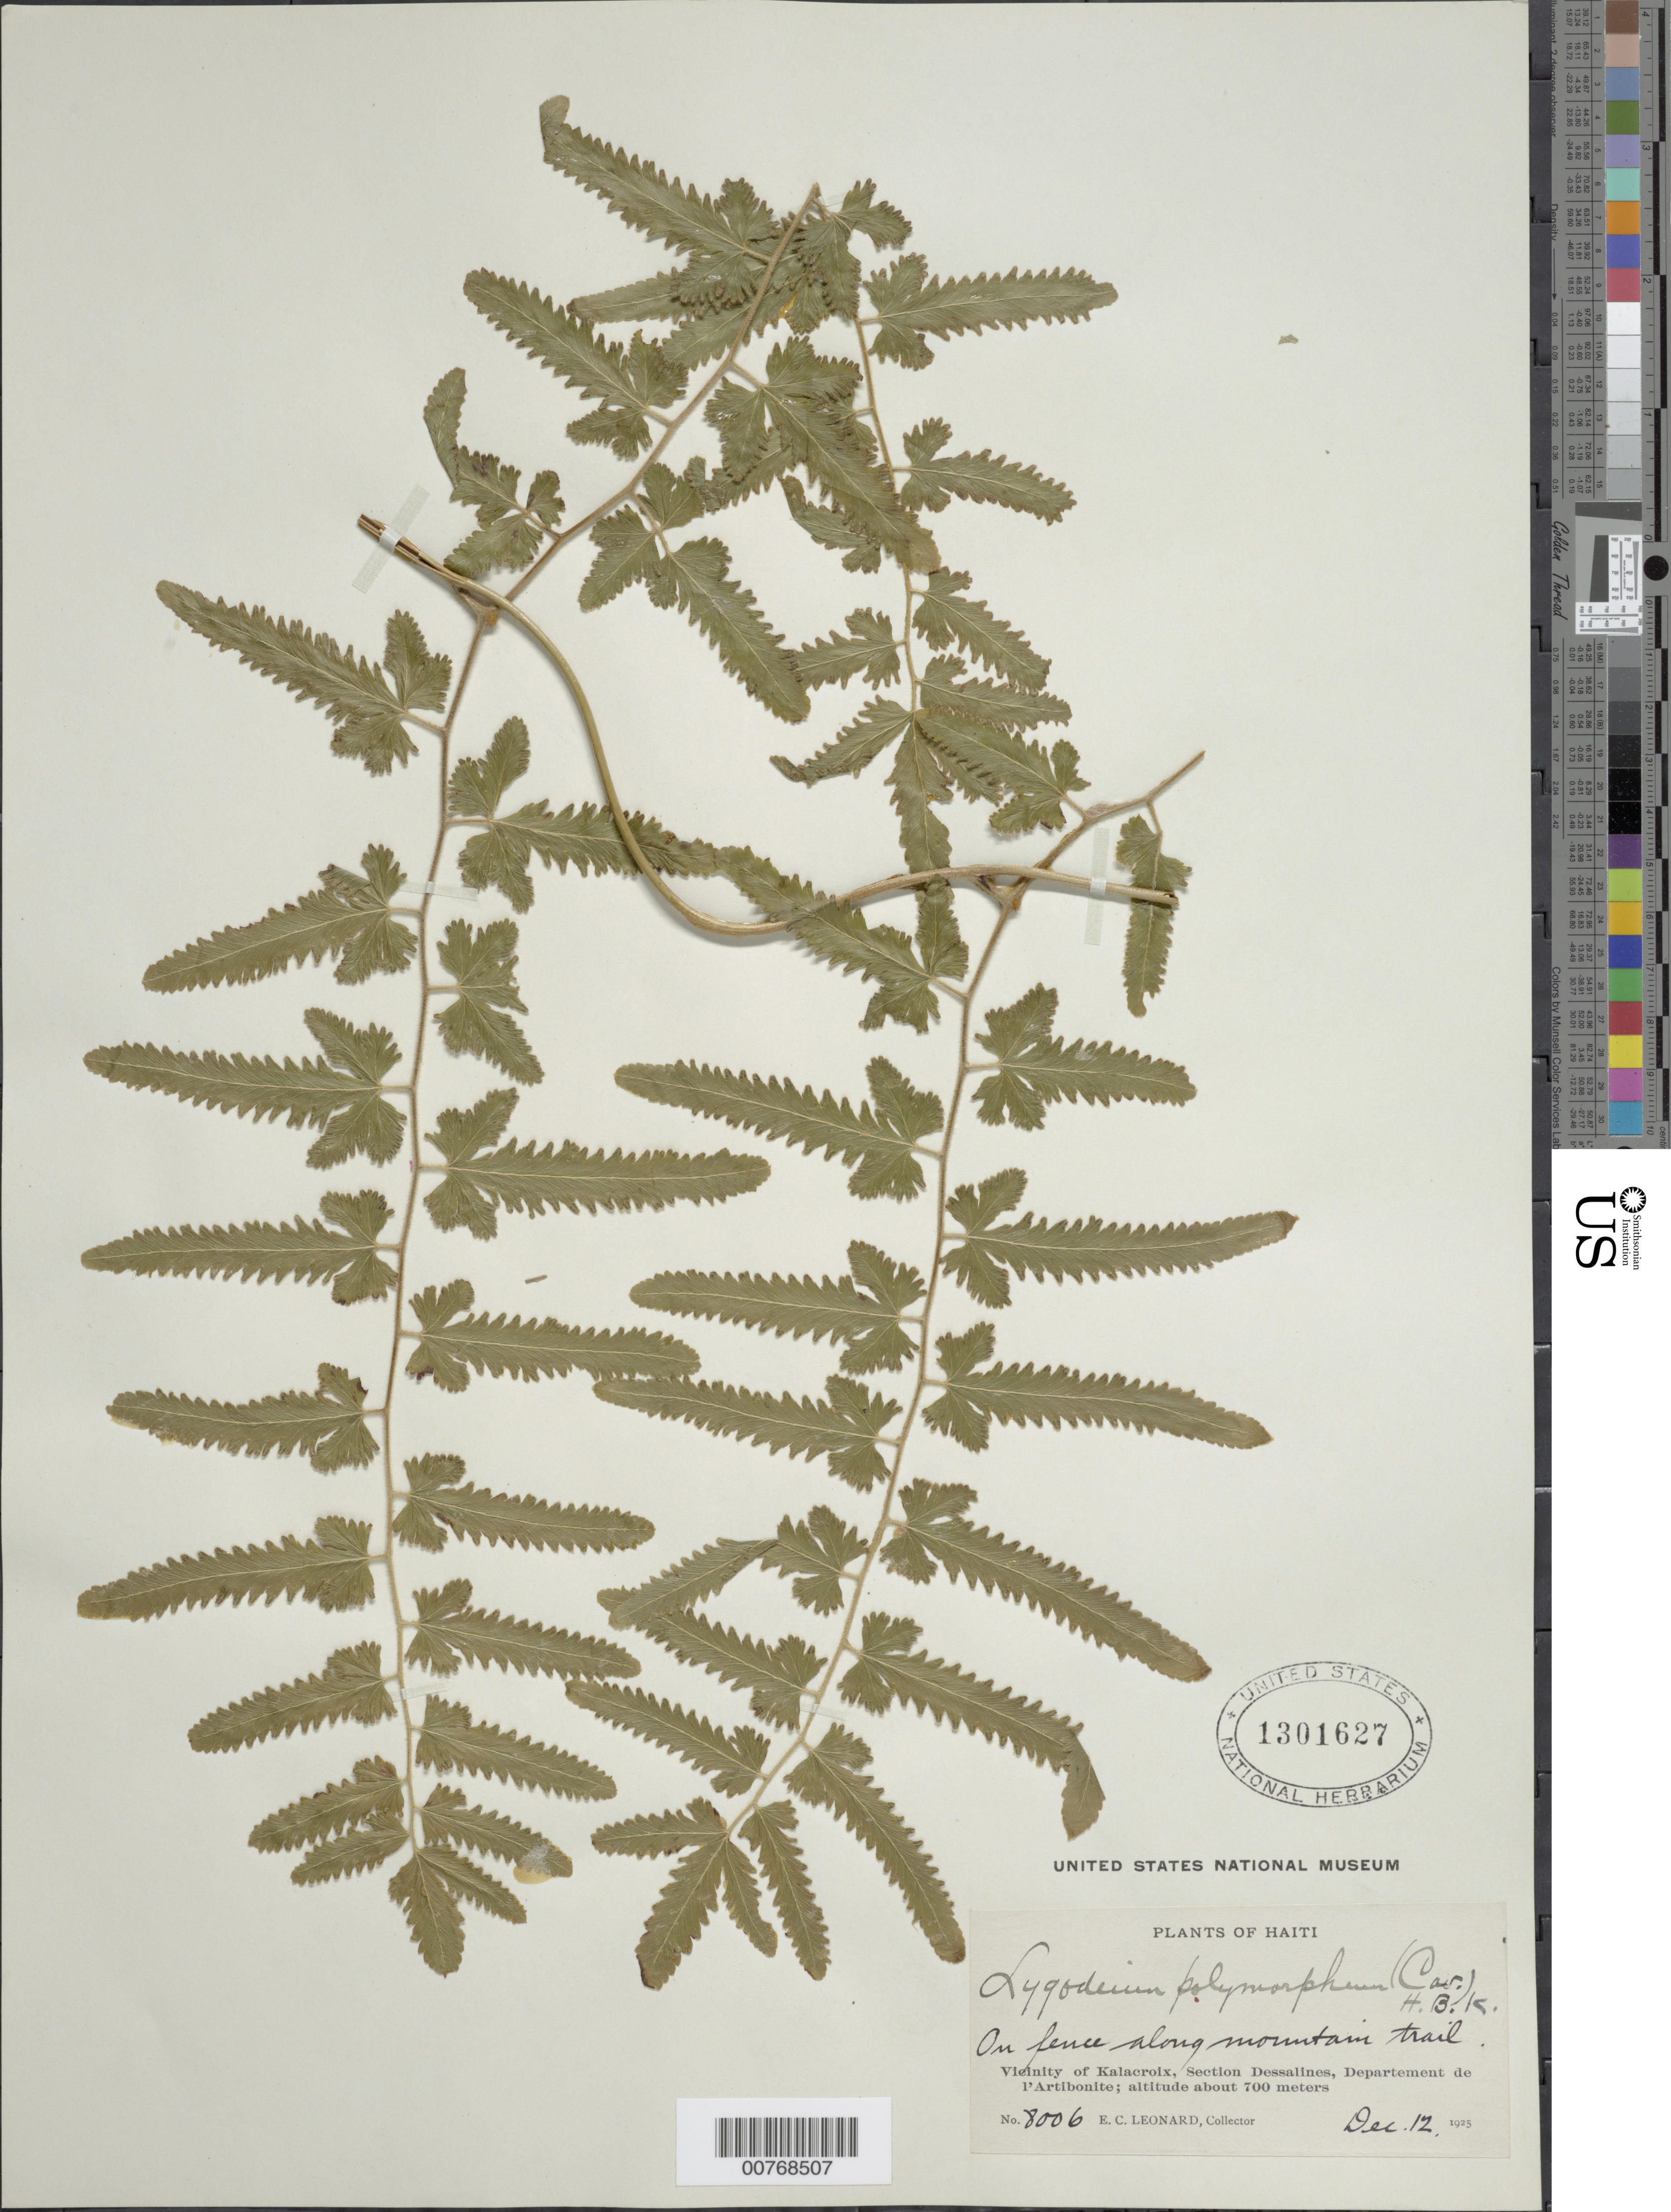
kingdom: Plantae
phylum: Tracheophyta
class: Polypodiopsida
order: Schizaeales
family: Lygodiaceae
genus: Lygodium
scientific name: Lygodium venustum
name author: Sw.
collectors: E. C. Leonard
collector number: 8006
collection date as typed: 12 Dec 1925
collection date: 1925-12-12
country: Haiti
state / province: Artibonite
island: Hispaniola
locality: Vicinity of Kalacroix, Section Dessalines, Departement de l'Artibonite. Along mountain trail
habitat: On fence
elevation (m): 700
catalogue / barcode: US 1301627